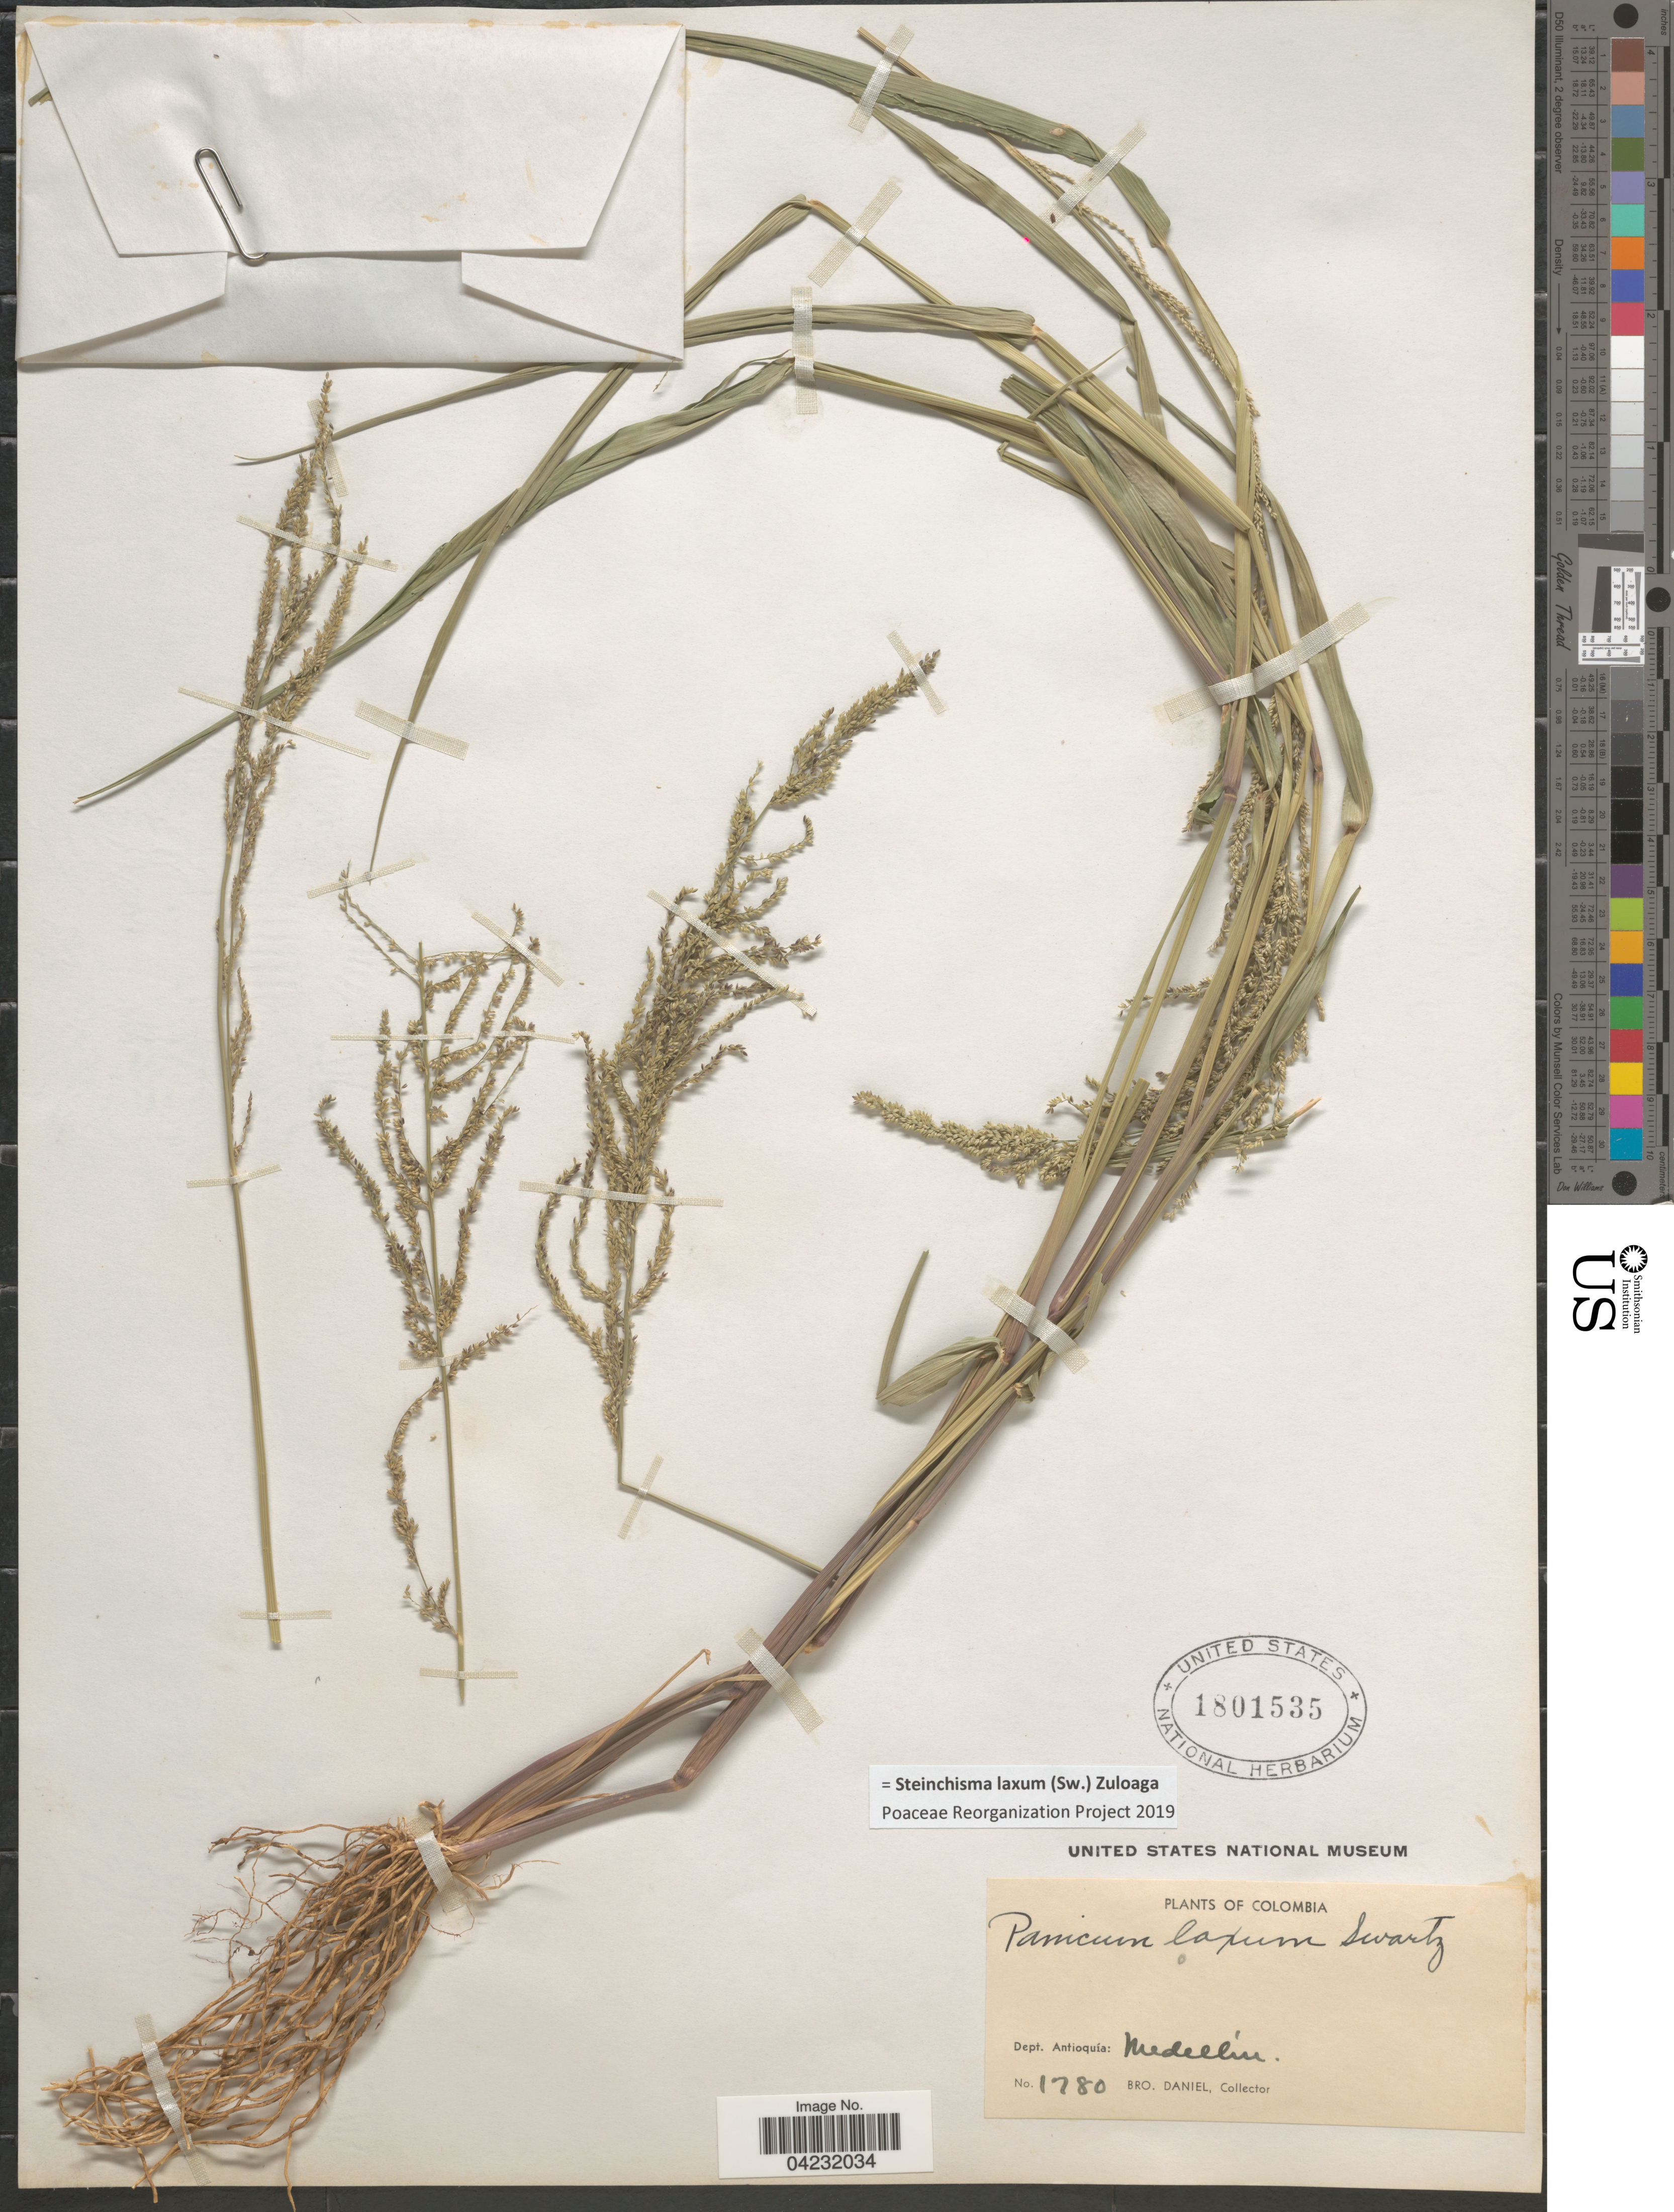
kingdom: Plantae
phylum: Tracheophyta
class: Liliopsida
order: Poales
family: Poaceae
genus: Steinchisma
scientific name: Steinchisma laxum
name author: (Sw.) Zuloaga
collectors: Bro. Daniel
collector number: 1780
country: Colombia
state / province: Antioquia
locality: Dept. Antioquia: Medellín.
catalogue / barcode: US 1801535